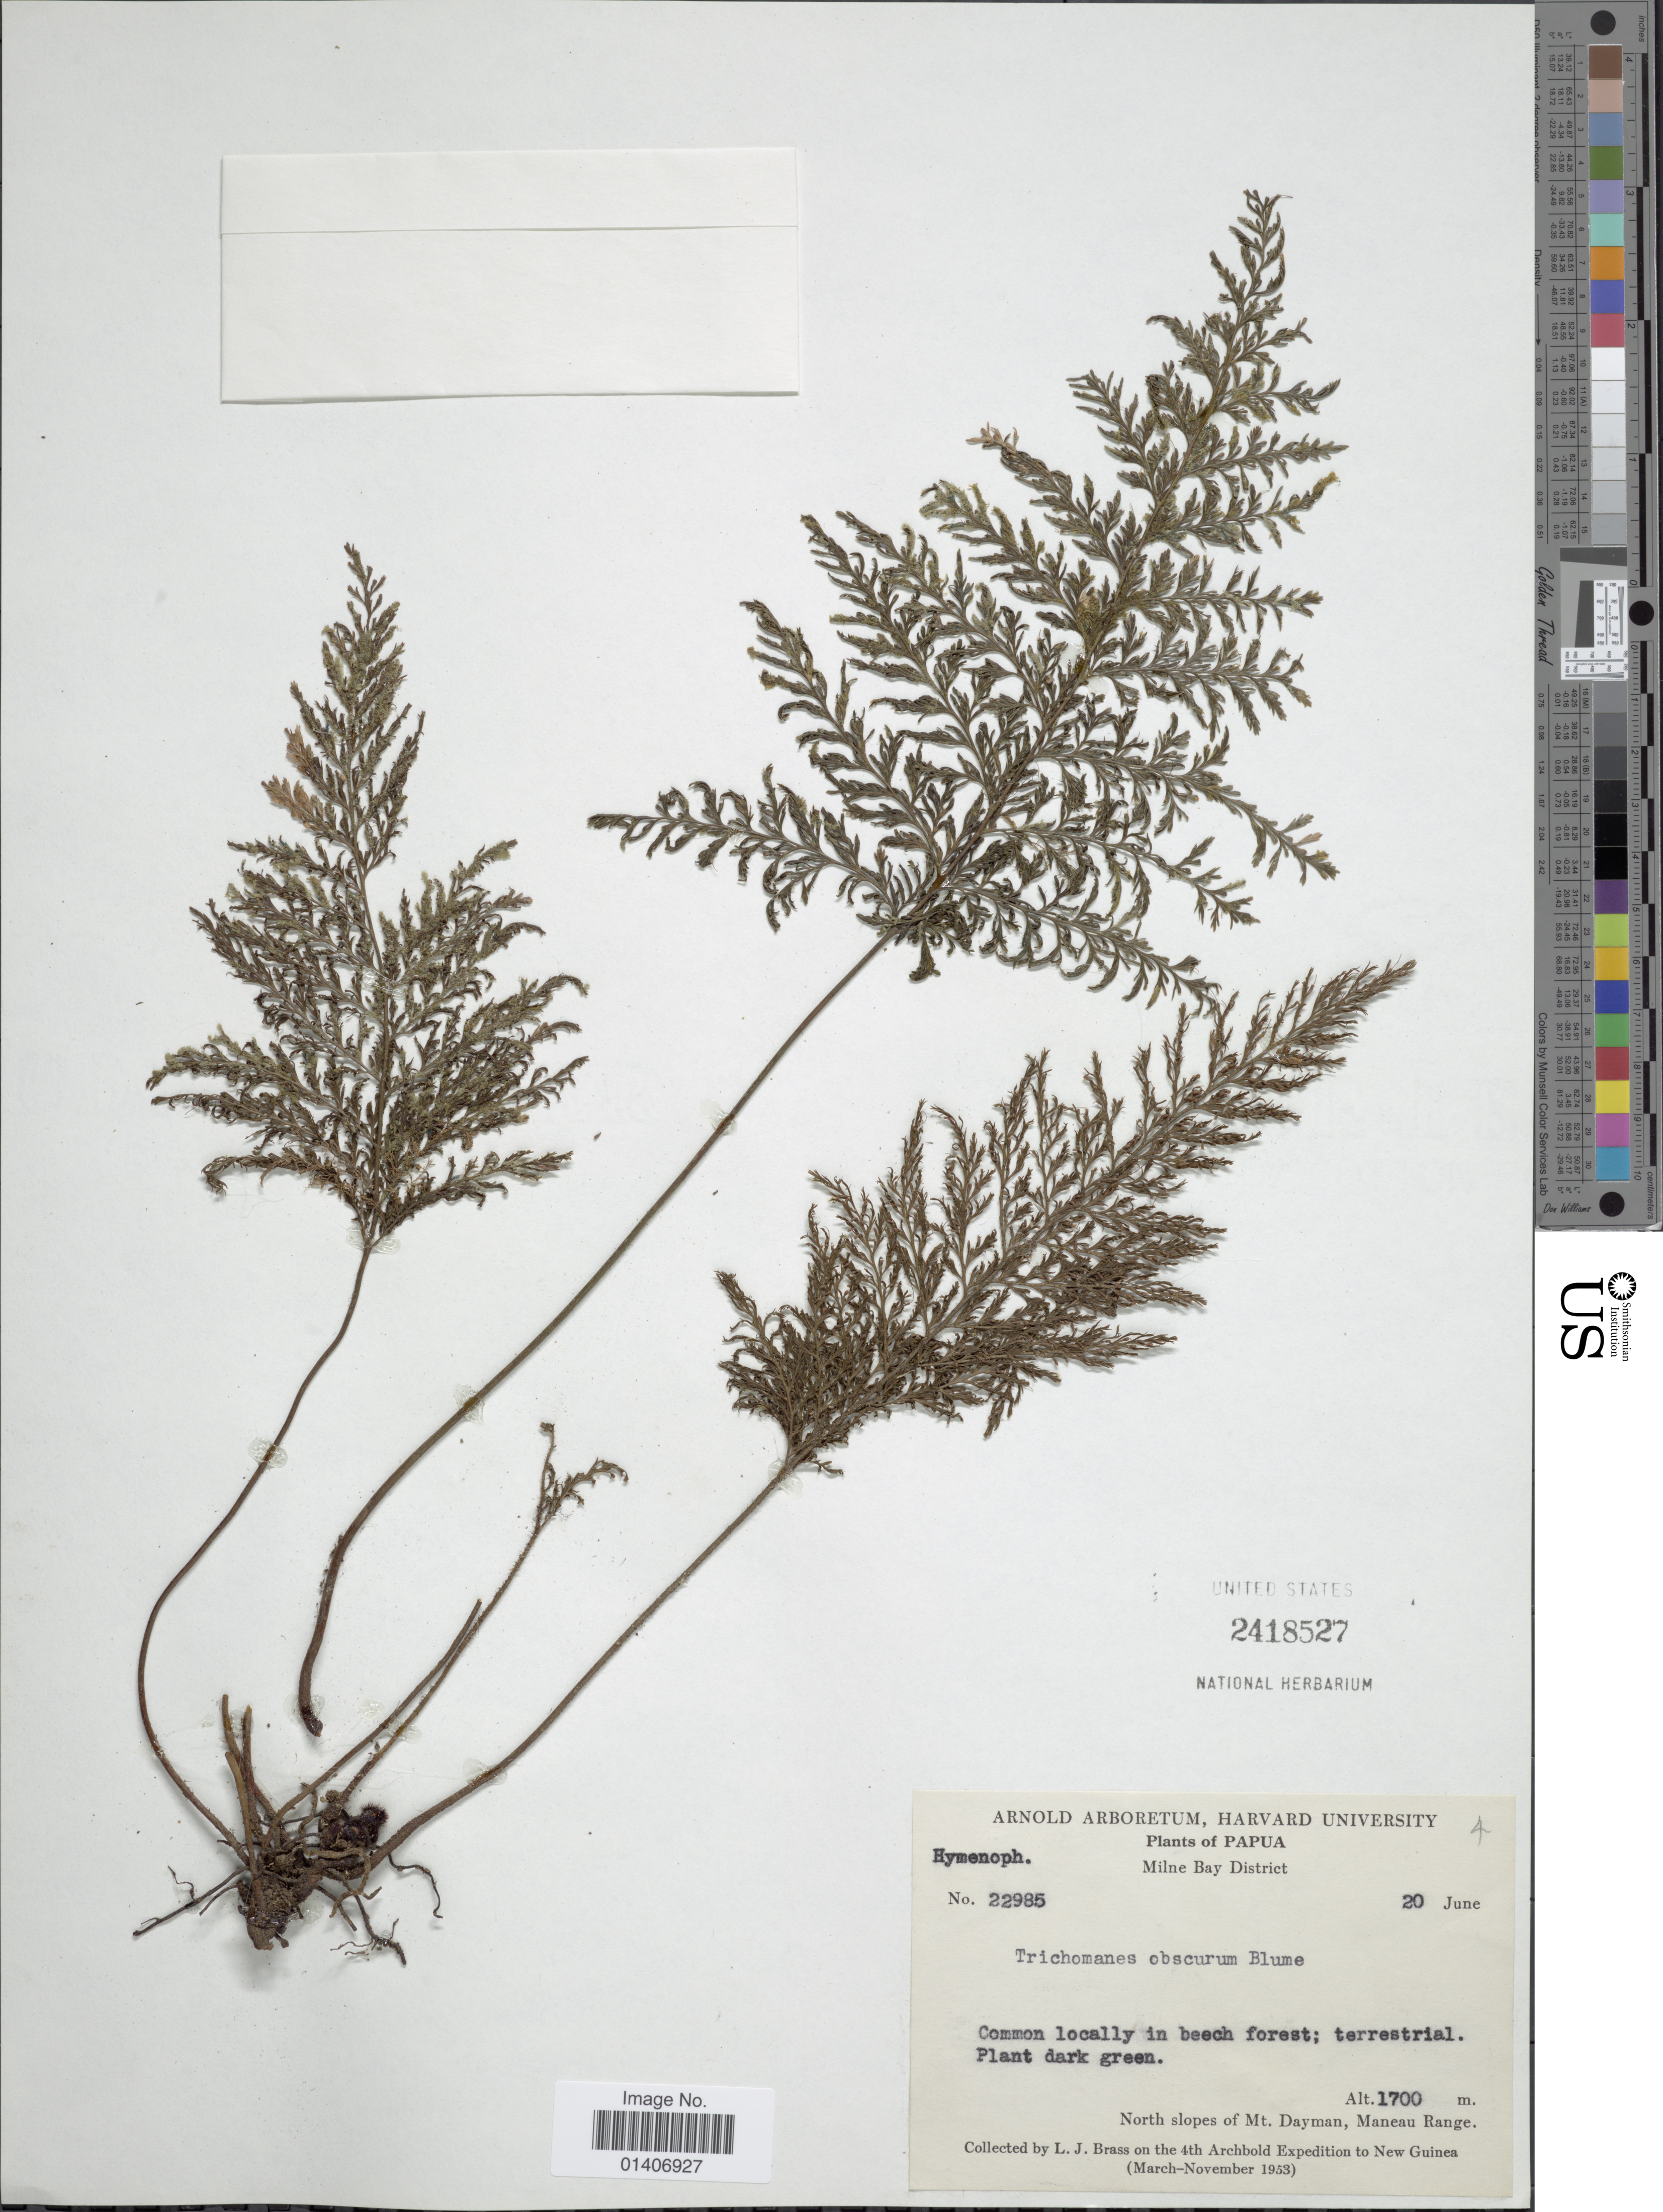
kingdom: Plantae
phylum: Tracheophyta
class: Polypodiopsida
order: Hymenophyllales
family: Hymenophyllaceae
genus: Abrodictyum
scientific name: Abrodictyum obscurum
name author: (Blume) Ebihara & K. Iwats.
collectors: L. J. Brass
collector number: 22985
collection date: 1953-06-20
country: Papua New Guinea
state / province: Milne Bay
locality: Papua, Milne Bay District, North slopes of Mt. Dayman, Maneau range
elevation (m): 1700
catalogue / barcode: US 2418527